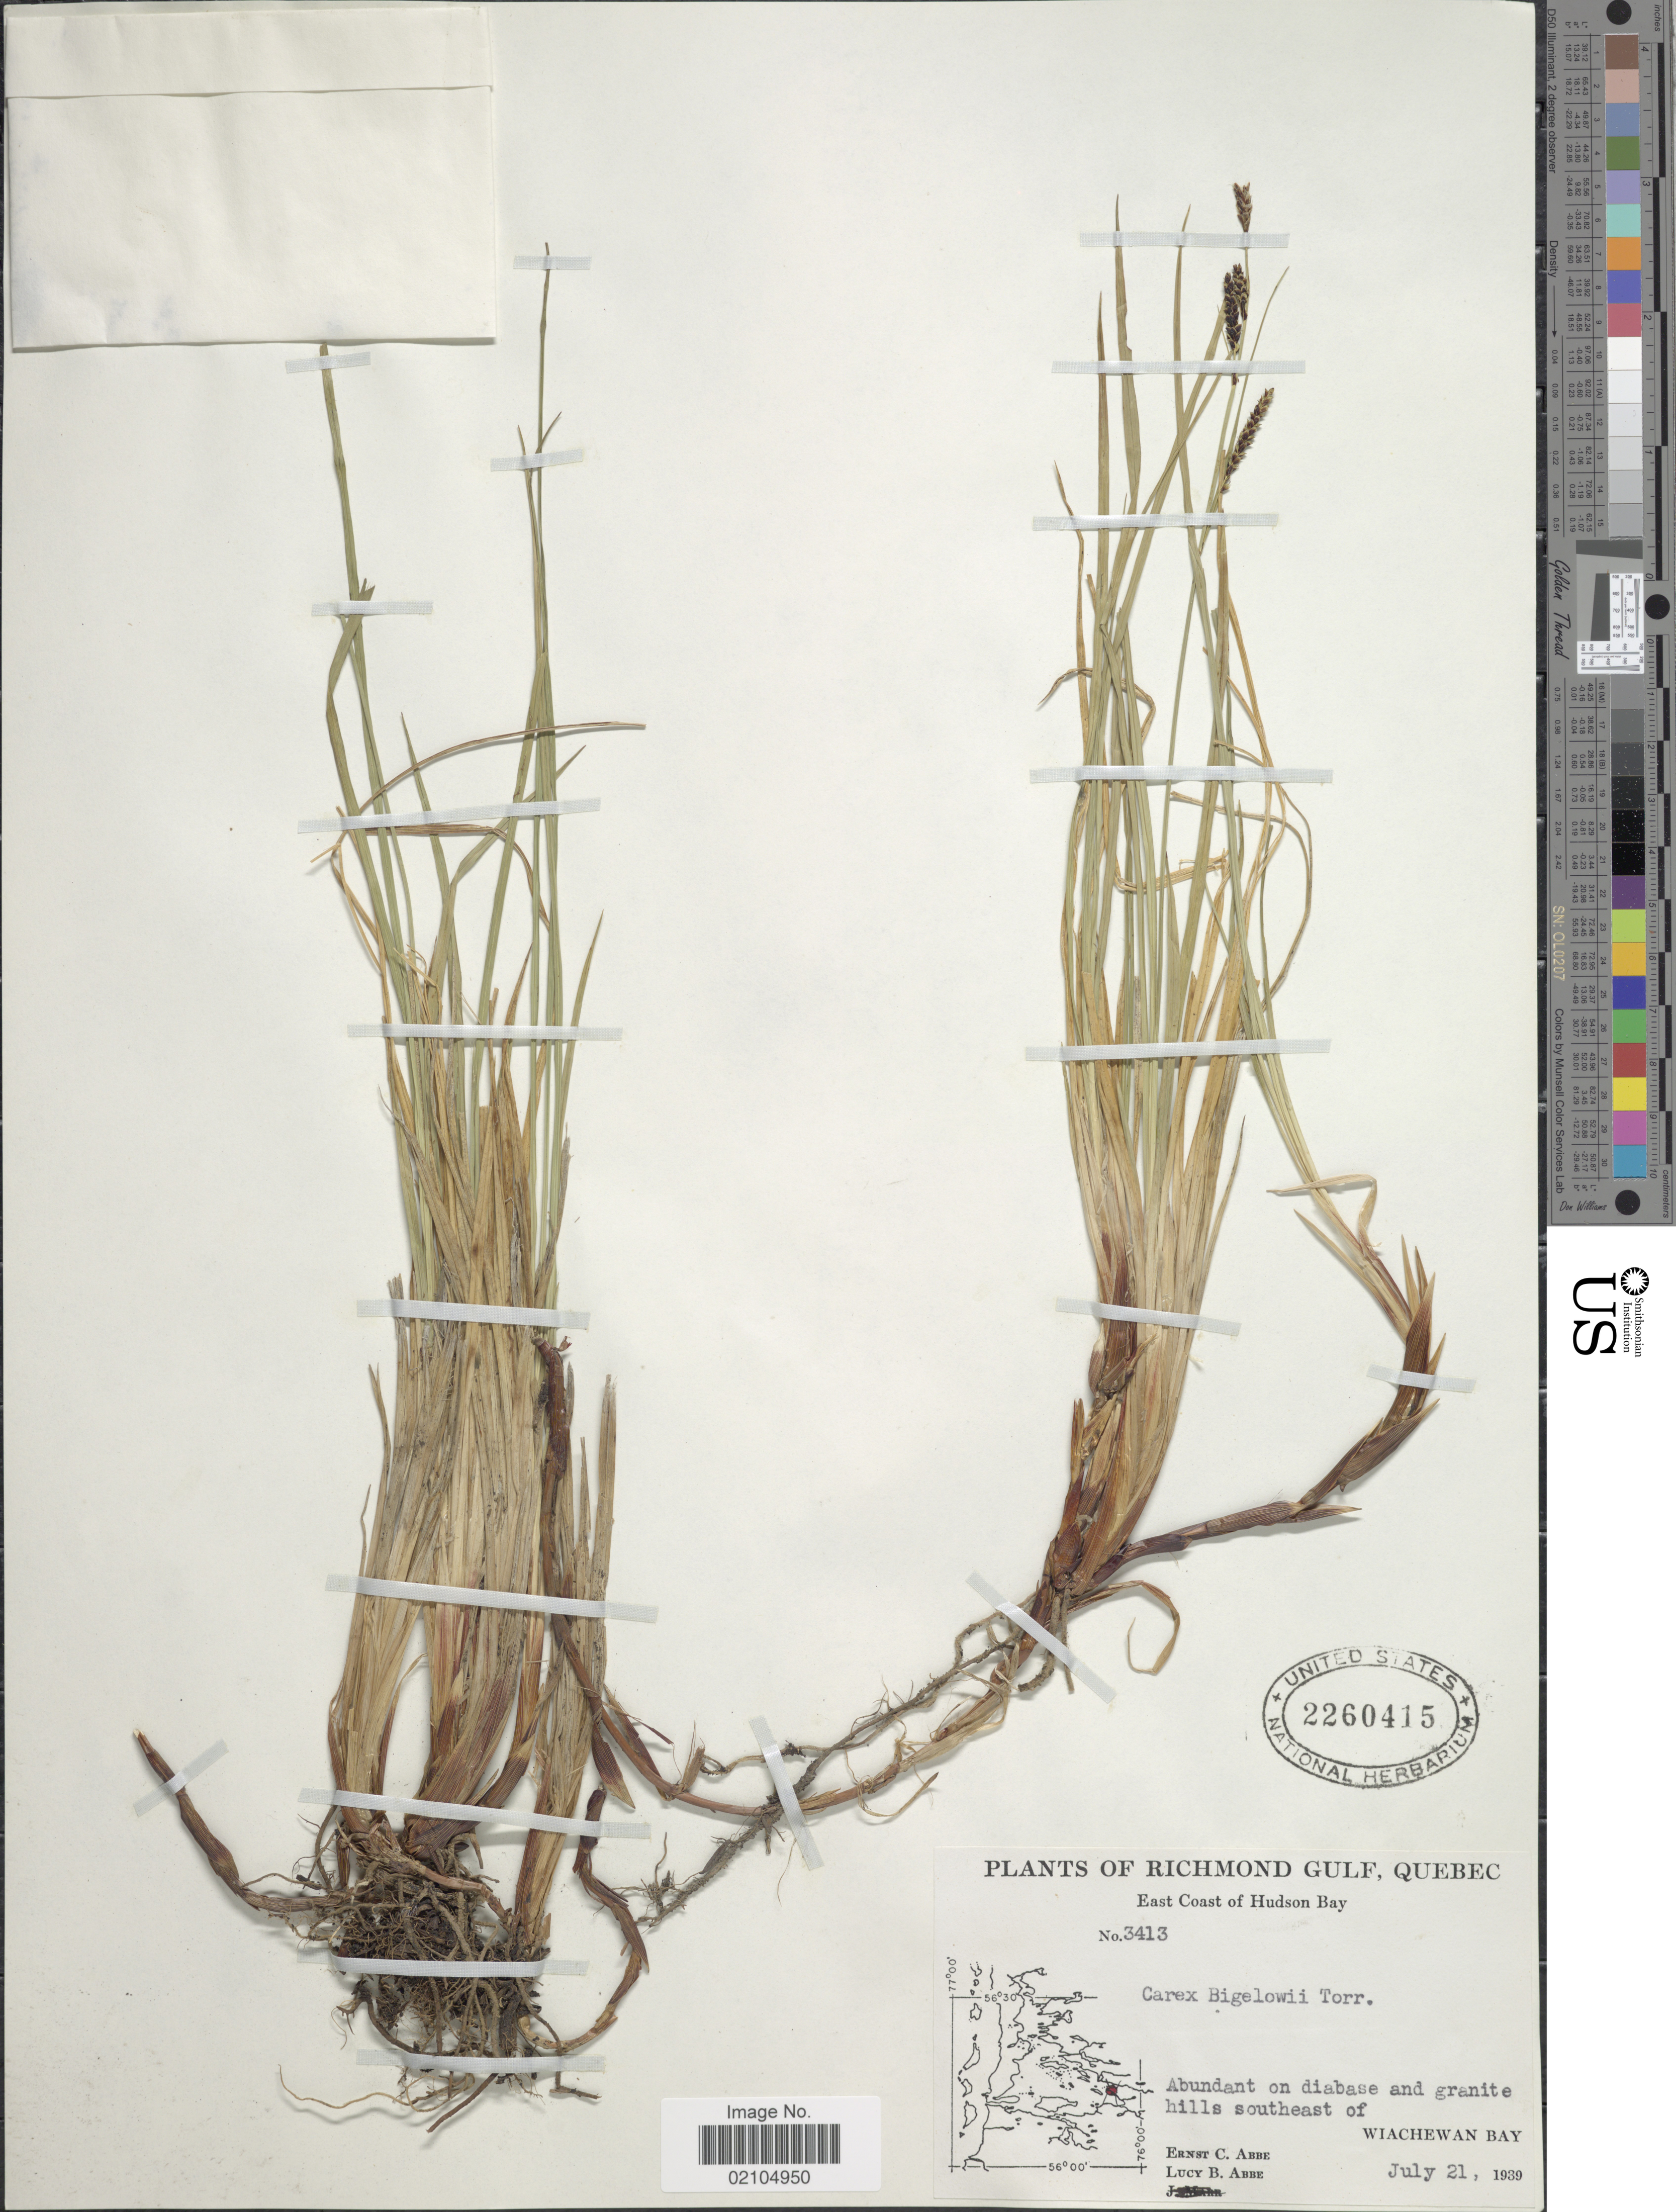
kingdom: Plantae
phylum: Tracheophyta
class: Liliopsida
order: Poales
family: Cyperaceae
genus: Carex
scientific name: Carex bigelowii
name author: Torr. ex Schwein.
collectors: E. C. Abbe & L. B. Abbe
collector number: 3413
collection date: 1939-07-21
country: Canada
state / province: Quebec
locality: Richmond Gulf, East Coast of Hudson Bay, abundant on diabase and granite hills southeast of Wiachewan Bay.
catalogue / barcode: US 2260415